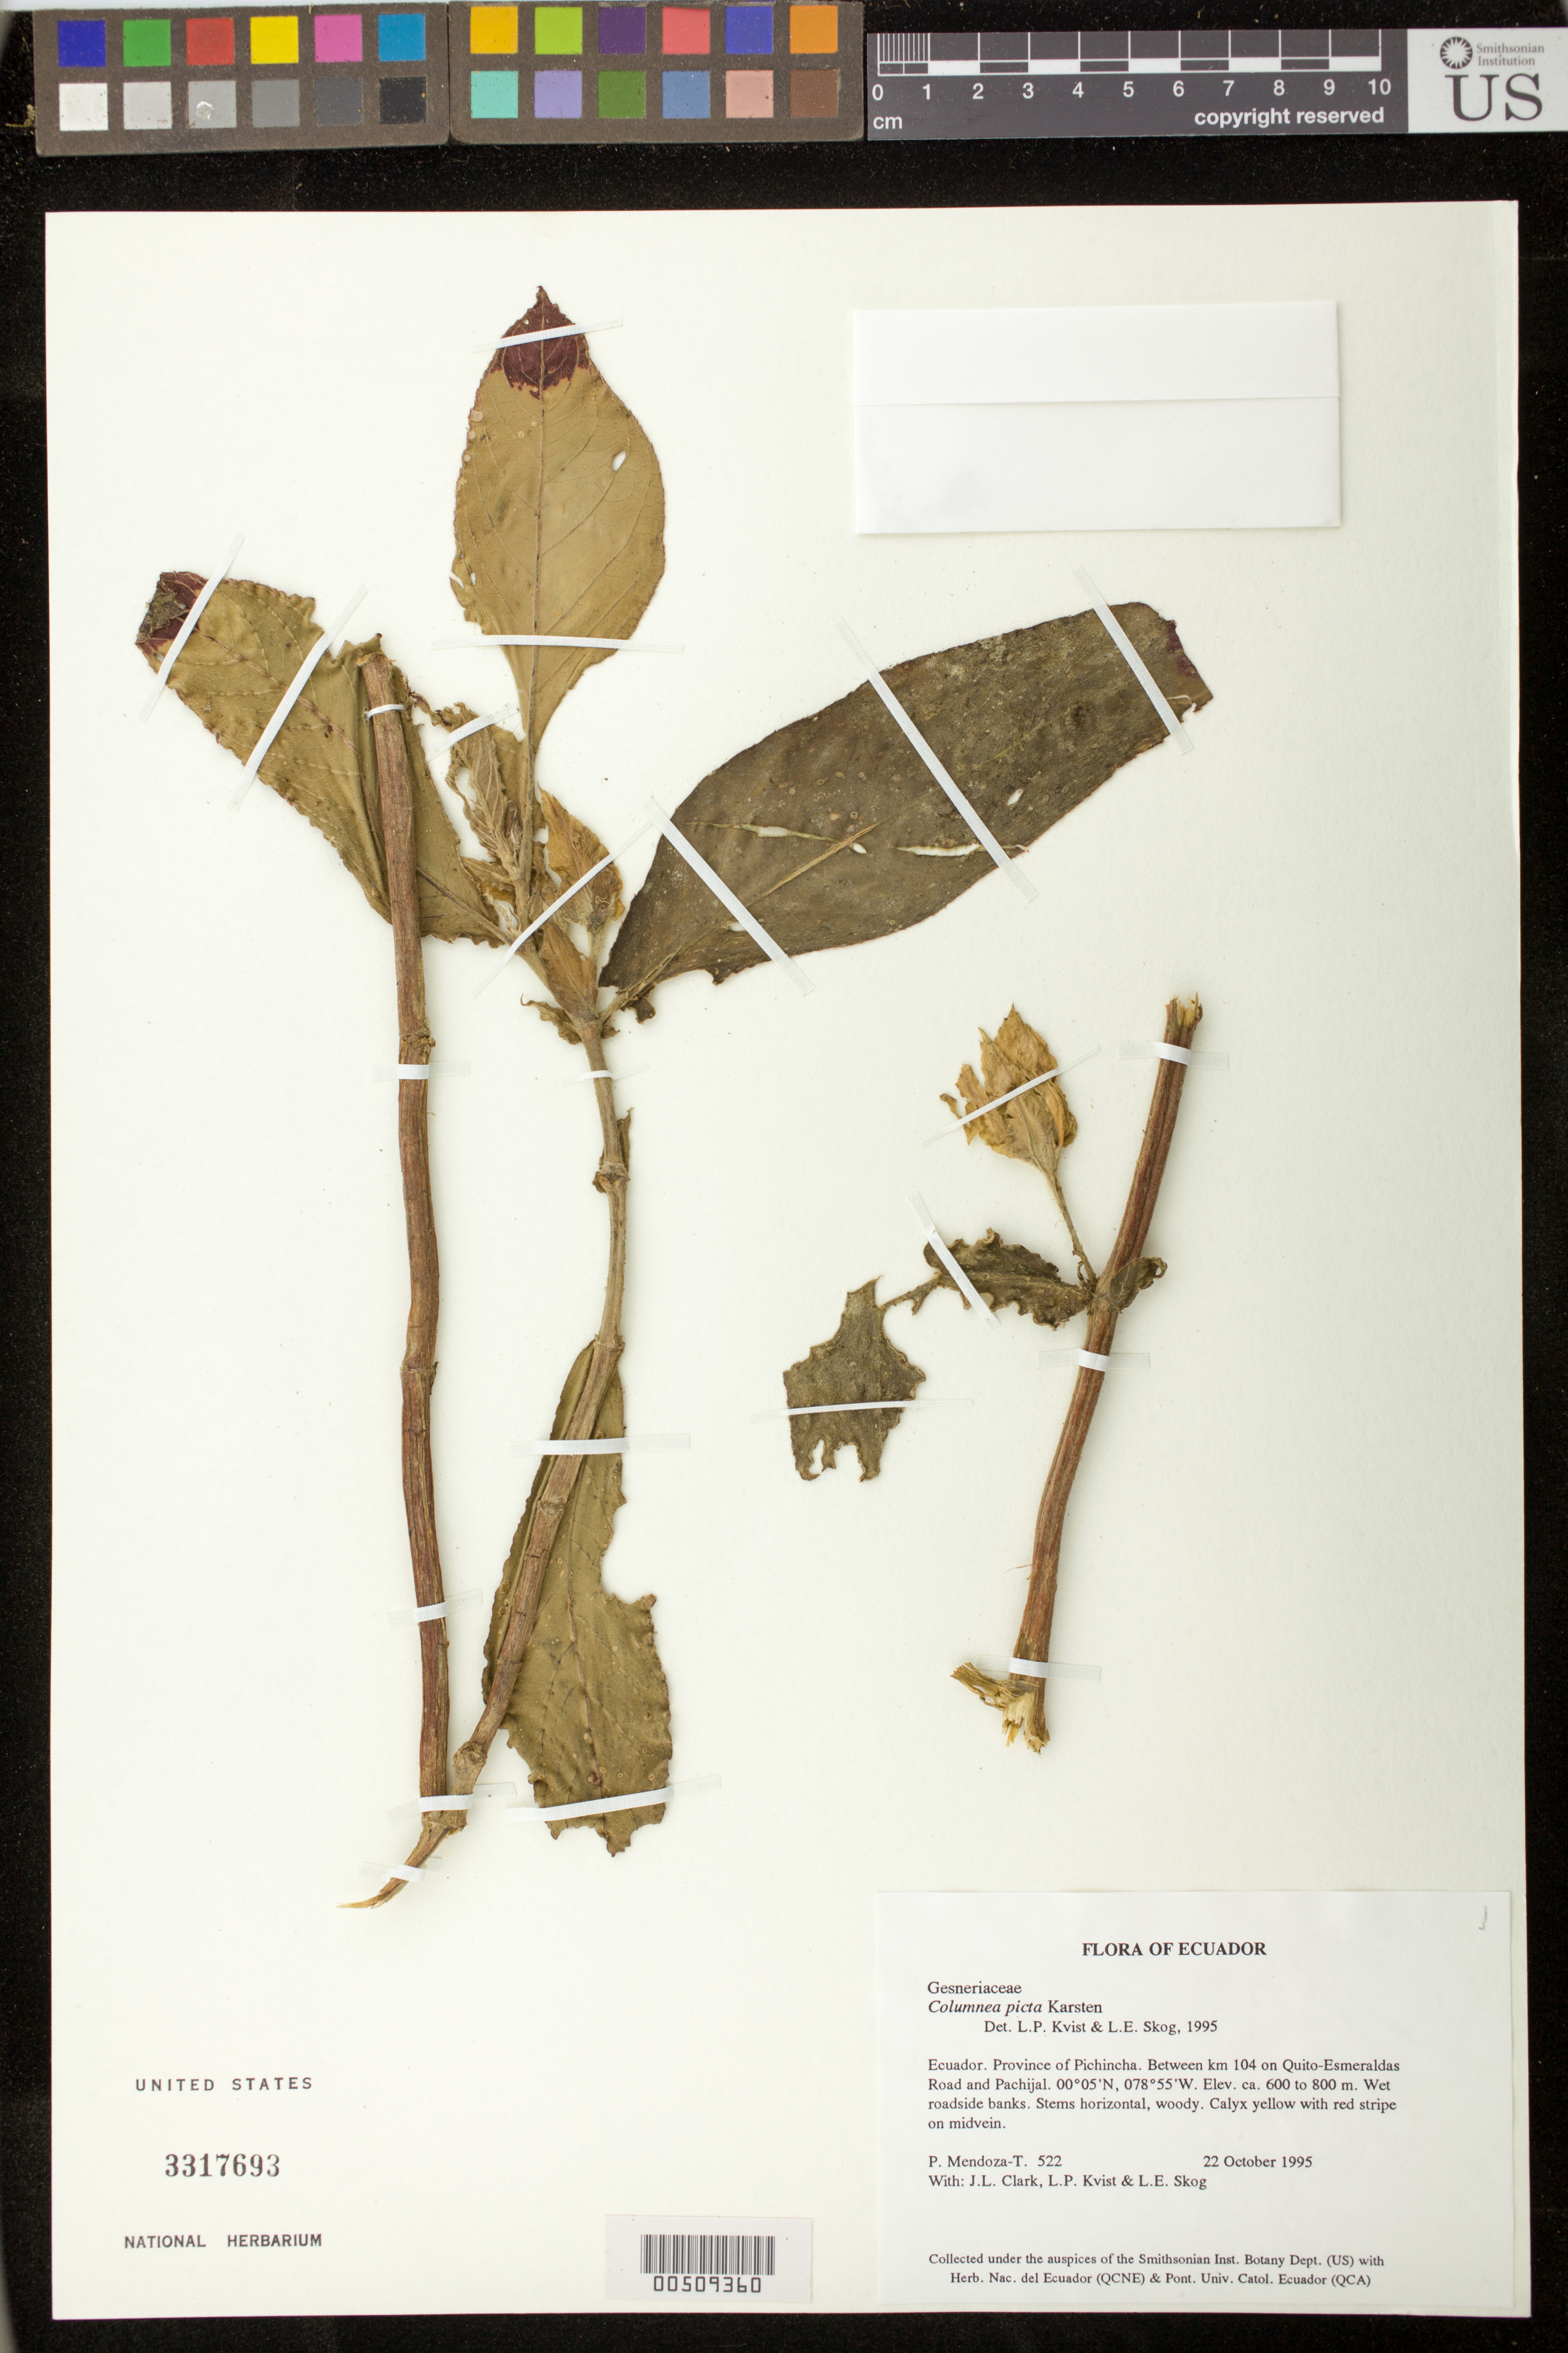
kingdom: Plantae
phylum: Tracheophyta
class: Magnoliopsida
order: Lamiales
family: Gesneriaceae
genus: Columnea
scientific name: Columnea karsteniana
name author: Singh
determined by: Skog, Laurence E.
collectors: P. Mendoza-T., J. L. Clark, L. P. Kvist & L. E. Skog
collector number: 522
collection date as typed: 22 Oct 1995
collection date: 1995-10-22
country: Ecuador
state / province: Pichincha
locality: Between km 104 on Quito-Esmeraldas Road and Pachijal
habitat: Wet roadside banks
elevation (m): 600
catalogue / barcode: US 3317693